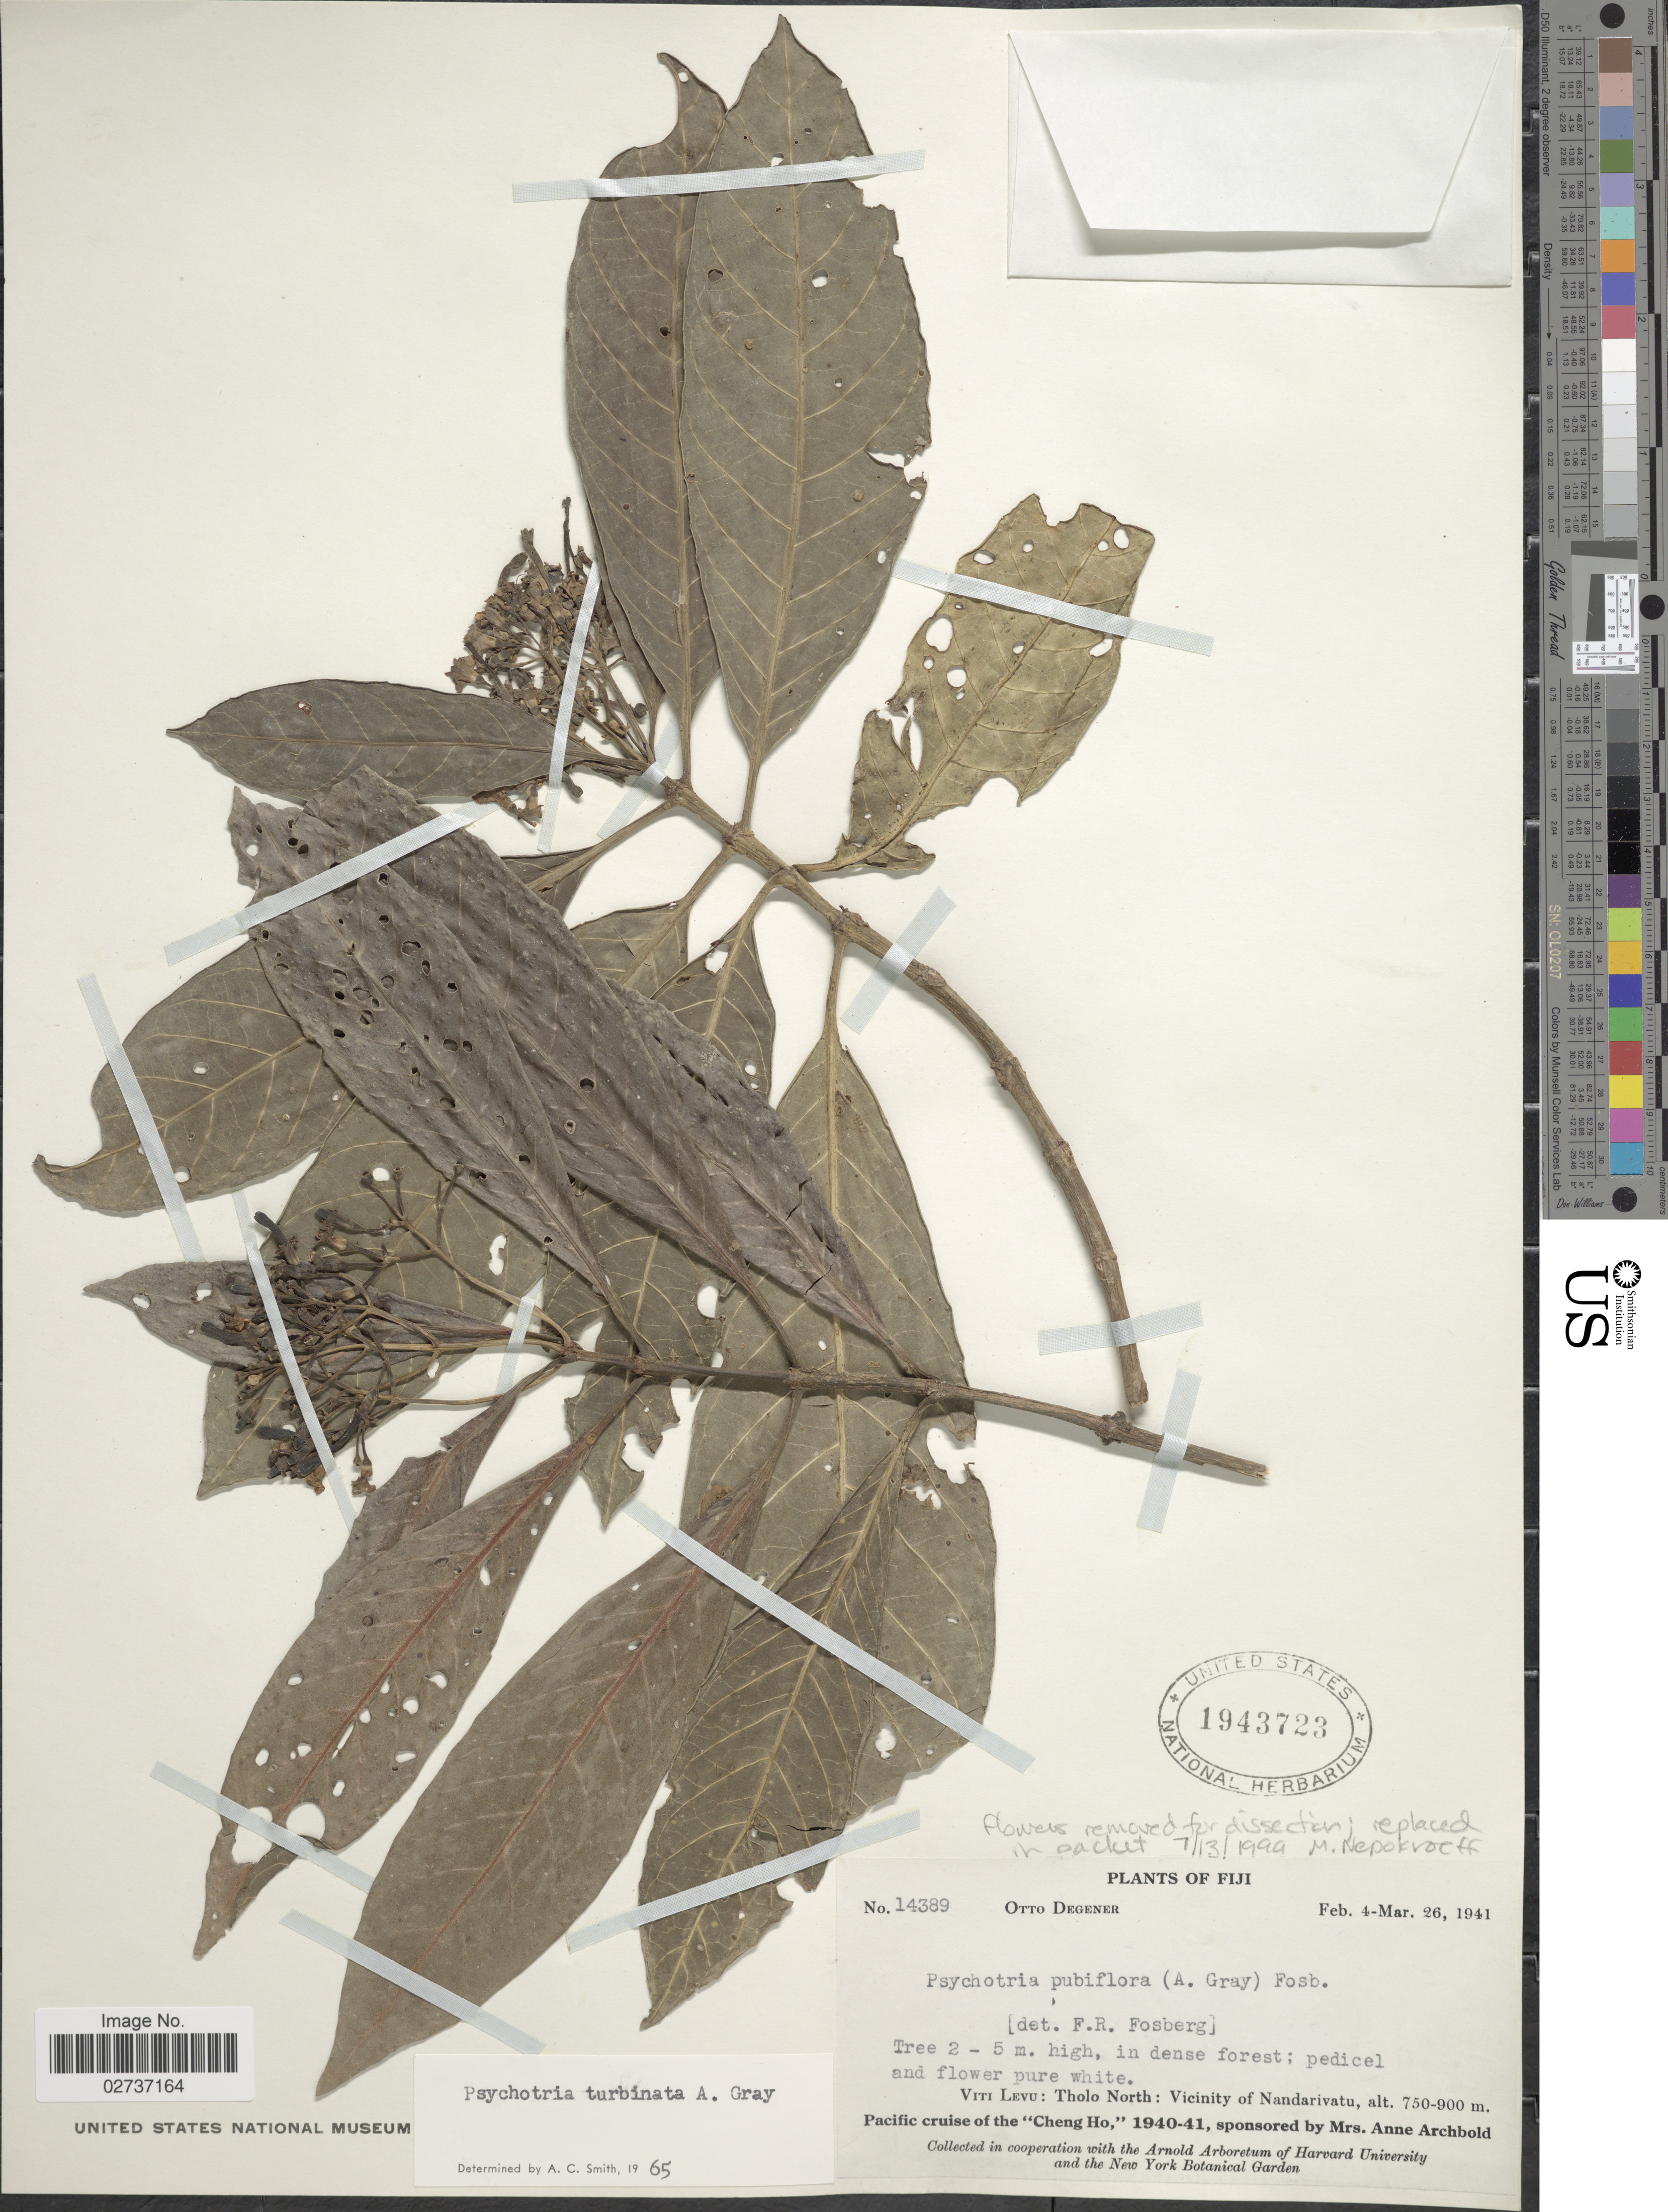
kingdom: Plantae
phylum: Tracheophyta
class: Magnoliopsida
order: Gentianales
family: Rubiaceae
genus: Psychotria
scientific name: Psychotria turbinata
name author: A. Gray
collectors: O. Degener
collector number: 14389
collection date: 1941-02-04/1941-03-26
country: Fiji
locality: Viti Levu: Tholo North: Vicinity of Nandarivatu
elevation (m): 750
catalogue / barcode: US 1943723